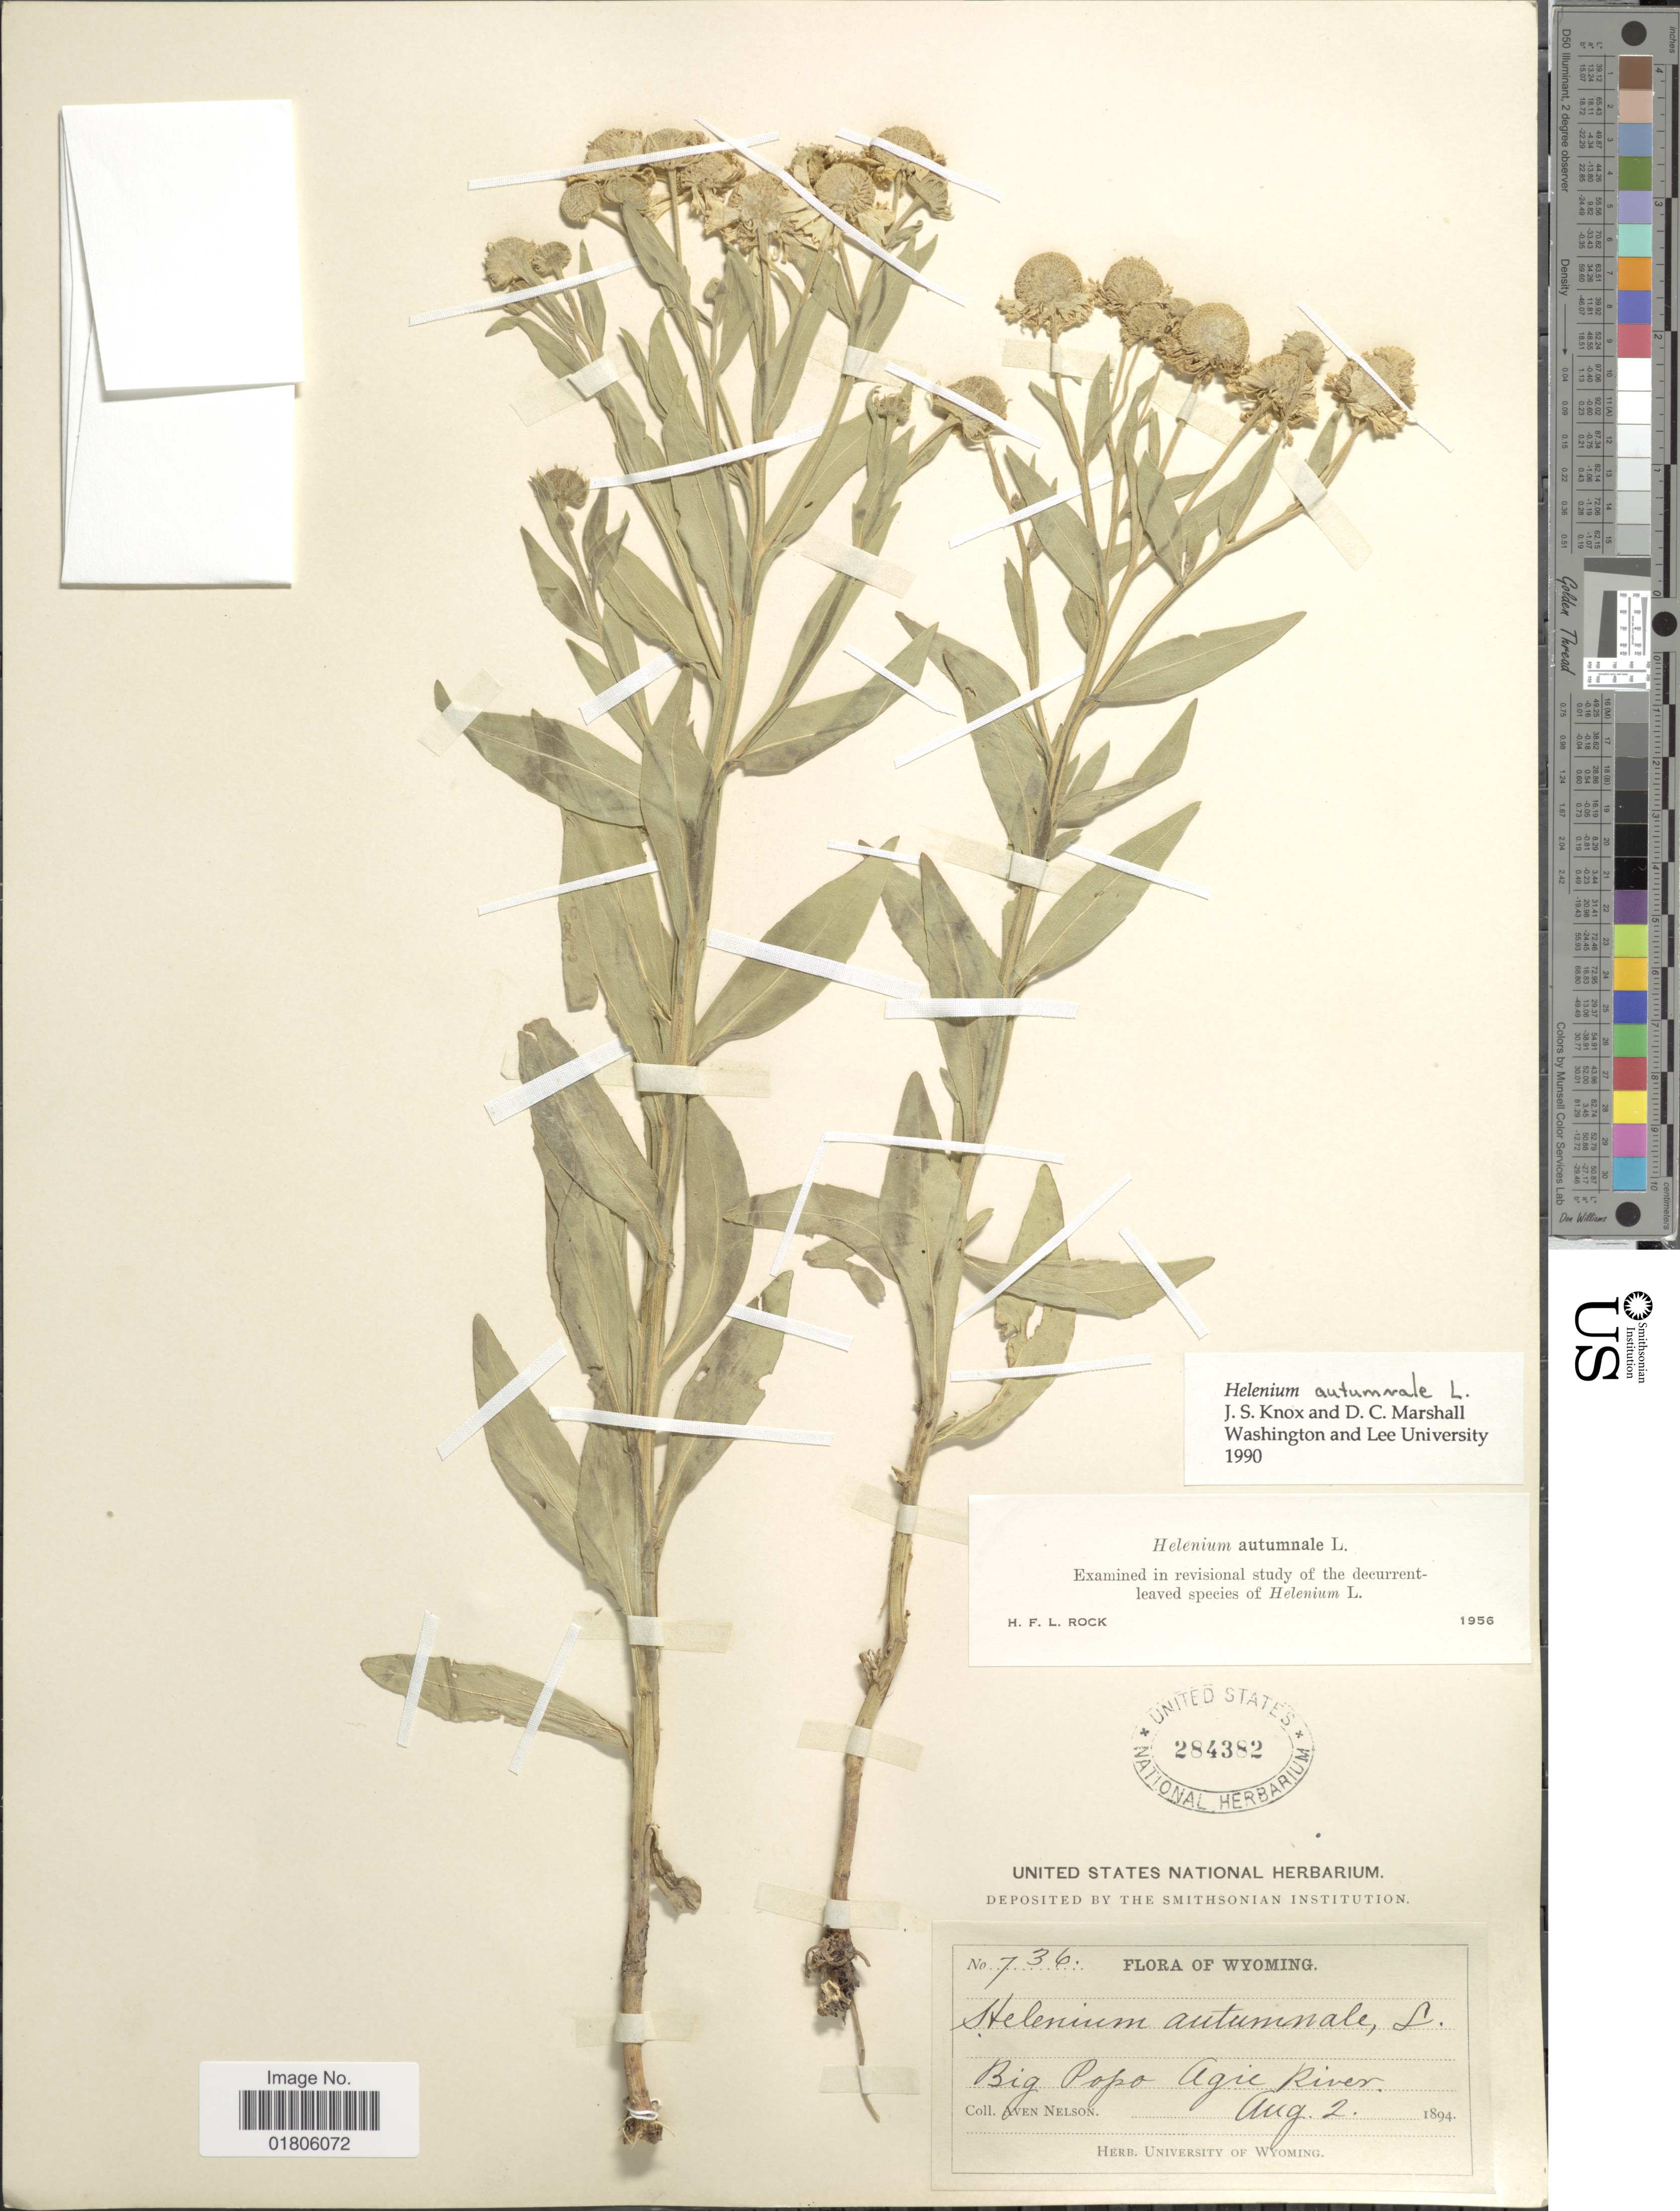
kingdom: Plantae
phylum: Tracheophyta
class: Magnoliopsida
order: Asterales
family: Asteraceae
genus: Helenium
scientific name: Helenium autumnale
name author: L.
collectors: A. Nelson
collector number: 736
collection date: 1894-08-02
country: United States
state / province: Wyoming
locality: Big Popo Agie River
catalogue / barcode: US 284382